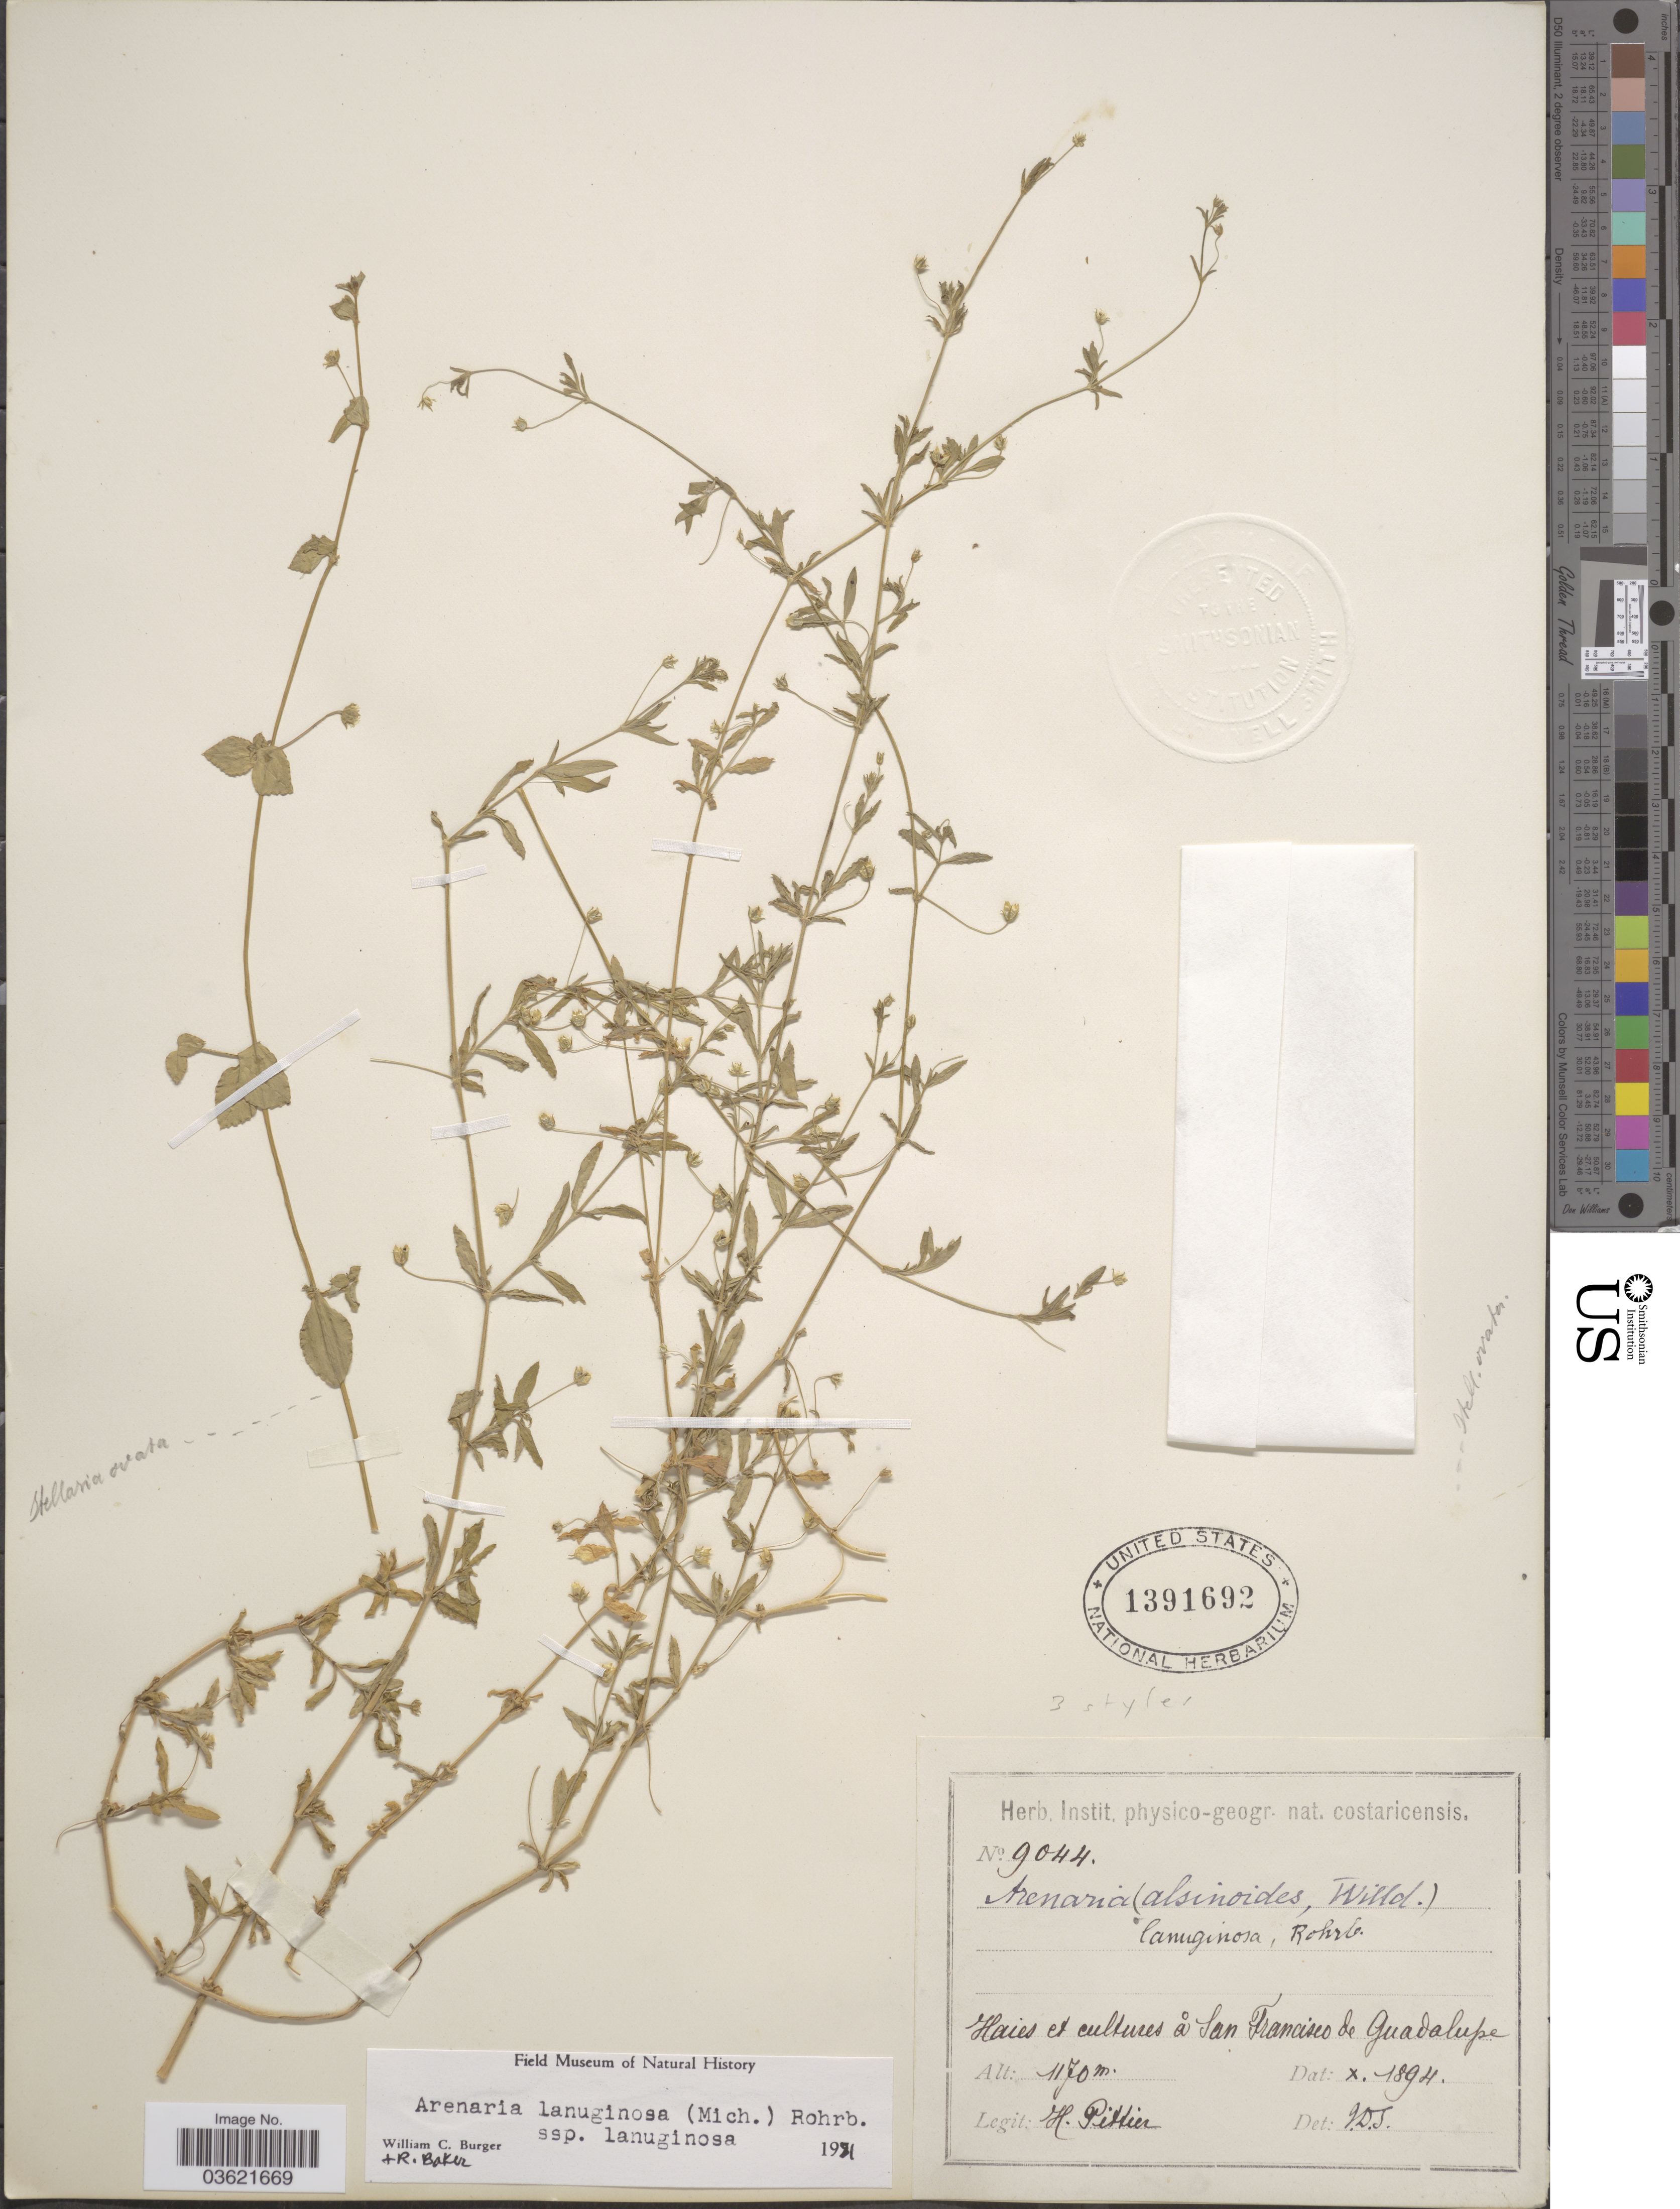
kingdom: Plantae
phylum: Tracheophyta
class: Magnoliopsida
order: Caryophyllales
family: Caryophyllaceae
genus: Arenaria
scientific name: Arenaria lanuginosa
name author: (Michx.) Rohrb.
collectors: H. F. Pittier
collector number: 9044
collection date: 1894-10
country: Costa Rica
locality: Haies et cultures å San Francisco de Guadalupe.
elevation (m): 1170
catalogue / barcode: US 1391692